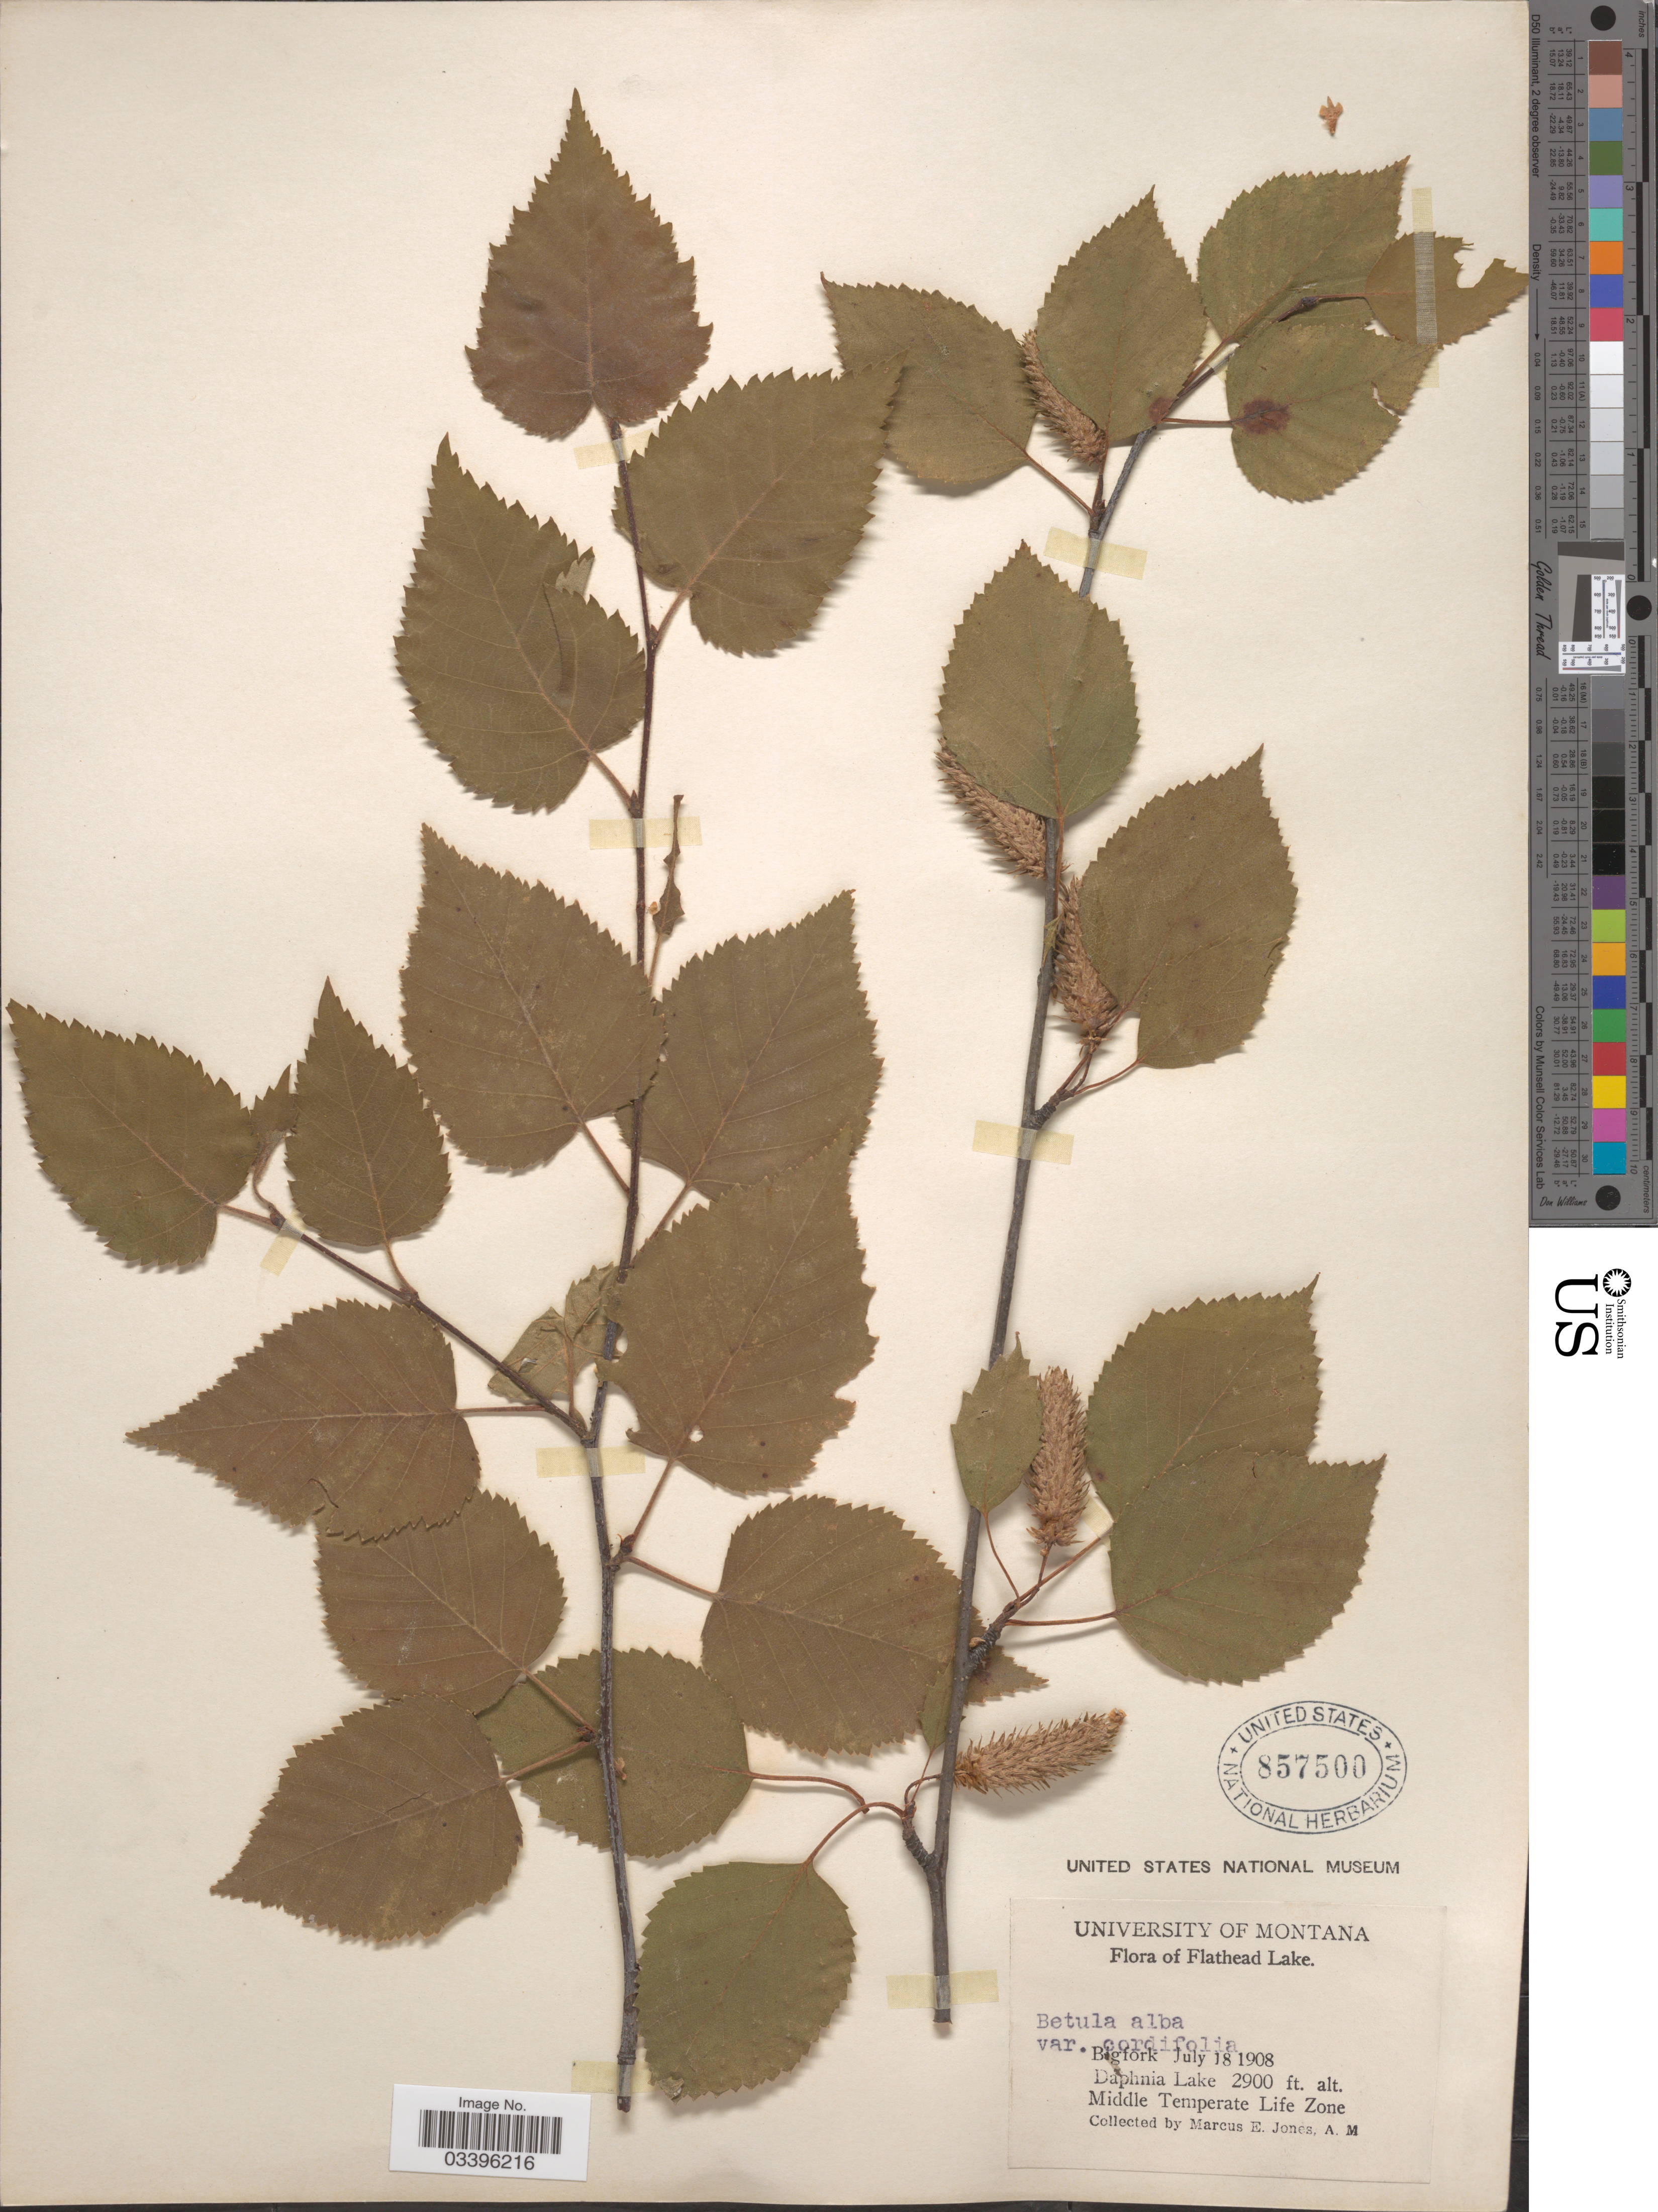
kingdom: Plantae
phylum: Tracheophyta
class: Magnoliopsida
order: Fagales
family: Betulaceae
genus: Betula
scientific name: Betula occidentalis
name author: Hook.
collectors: M. E. Jones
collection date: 1908-07-18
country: United States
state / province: Montana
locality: Flathead Lake. Bigfork. Daphnia Lake. Middle Temperate Life Zone.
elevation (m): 884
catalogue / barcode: US 857500